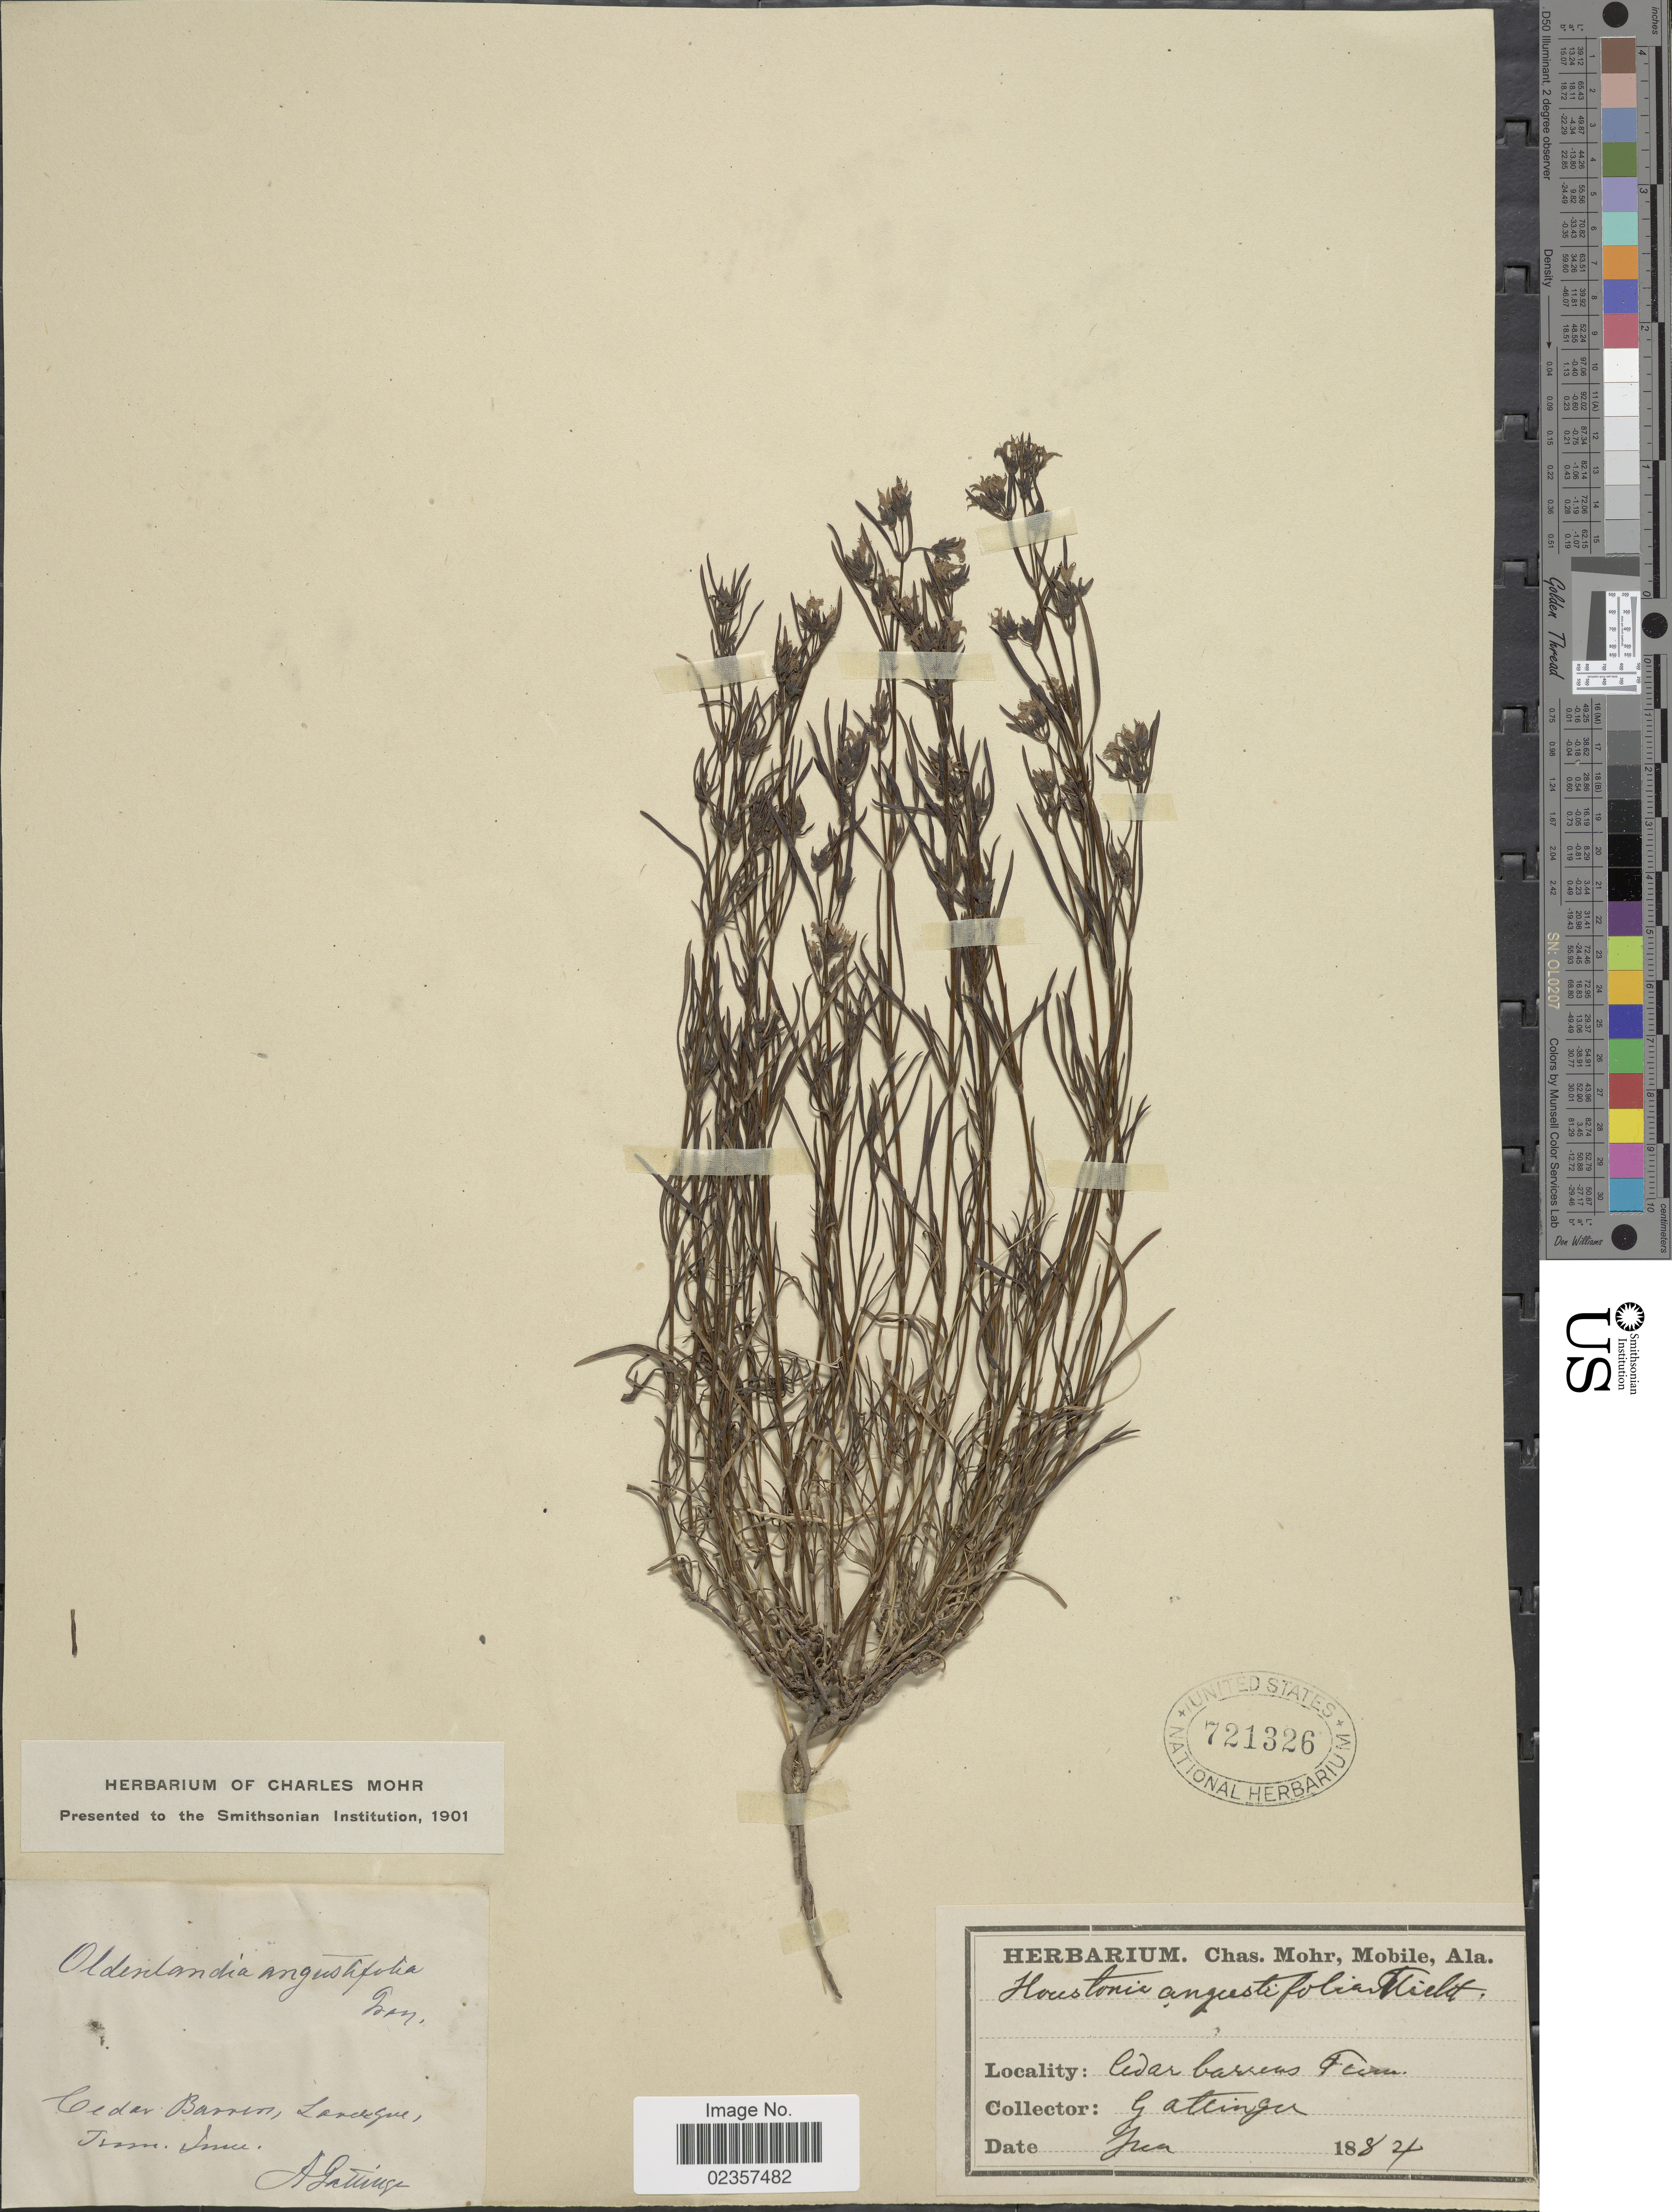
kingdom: Plantae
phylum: Tracheophyta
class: Magnoliopsida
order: Gentianales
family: Rubiaceae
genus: Houstonia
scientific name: Houstonia nigricans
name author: (Lam.) Fernald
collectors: A. Gattinger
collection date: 1884-06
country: United States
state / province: Tennessee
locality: Cedar barrens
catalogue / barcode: US 721326